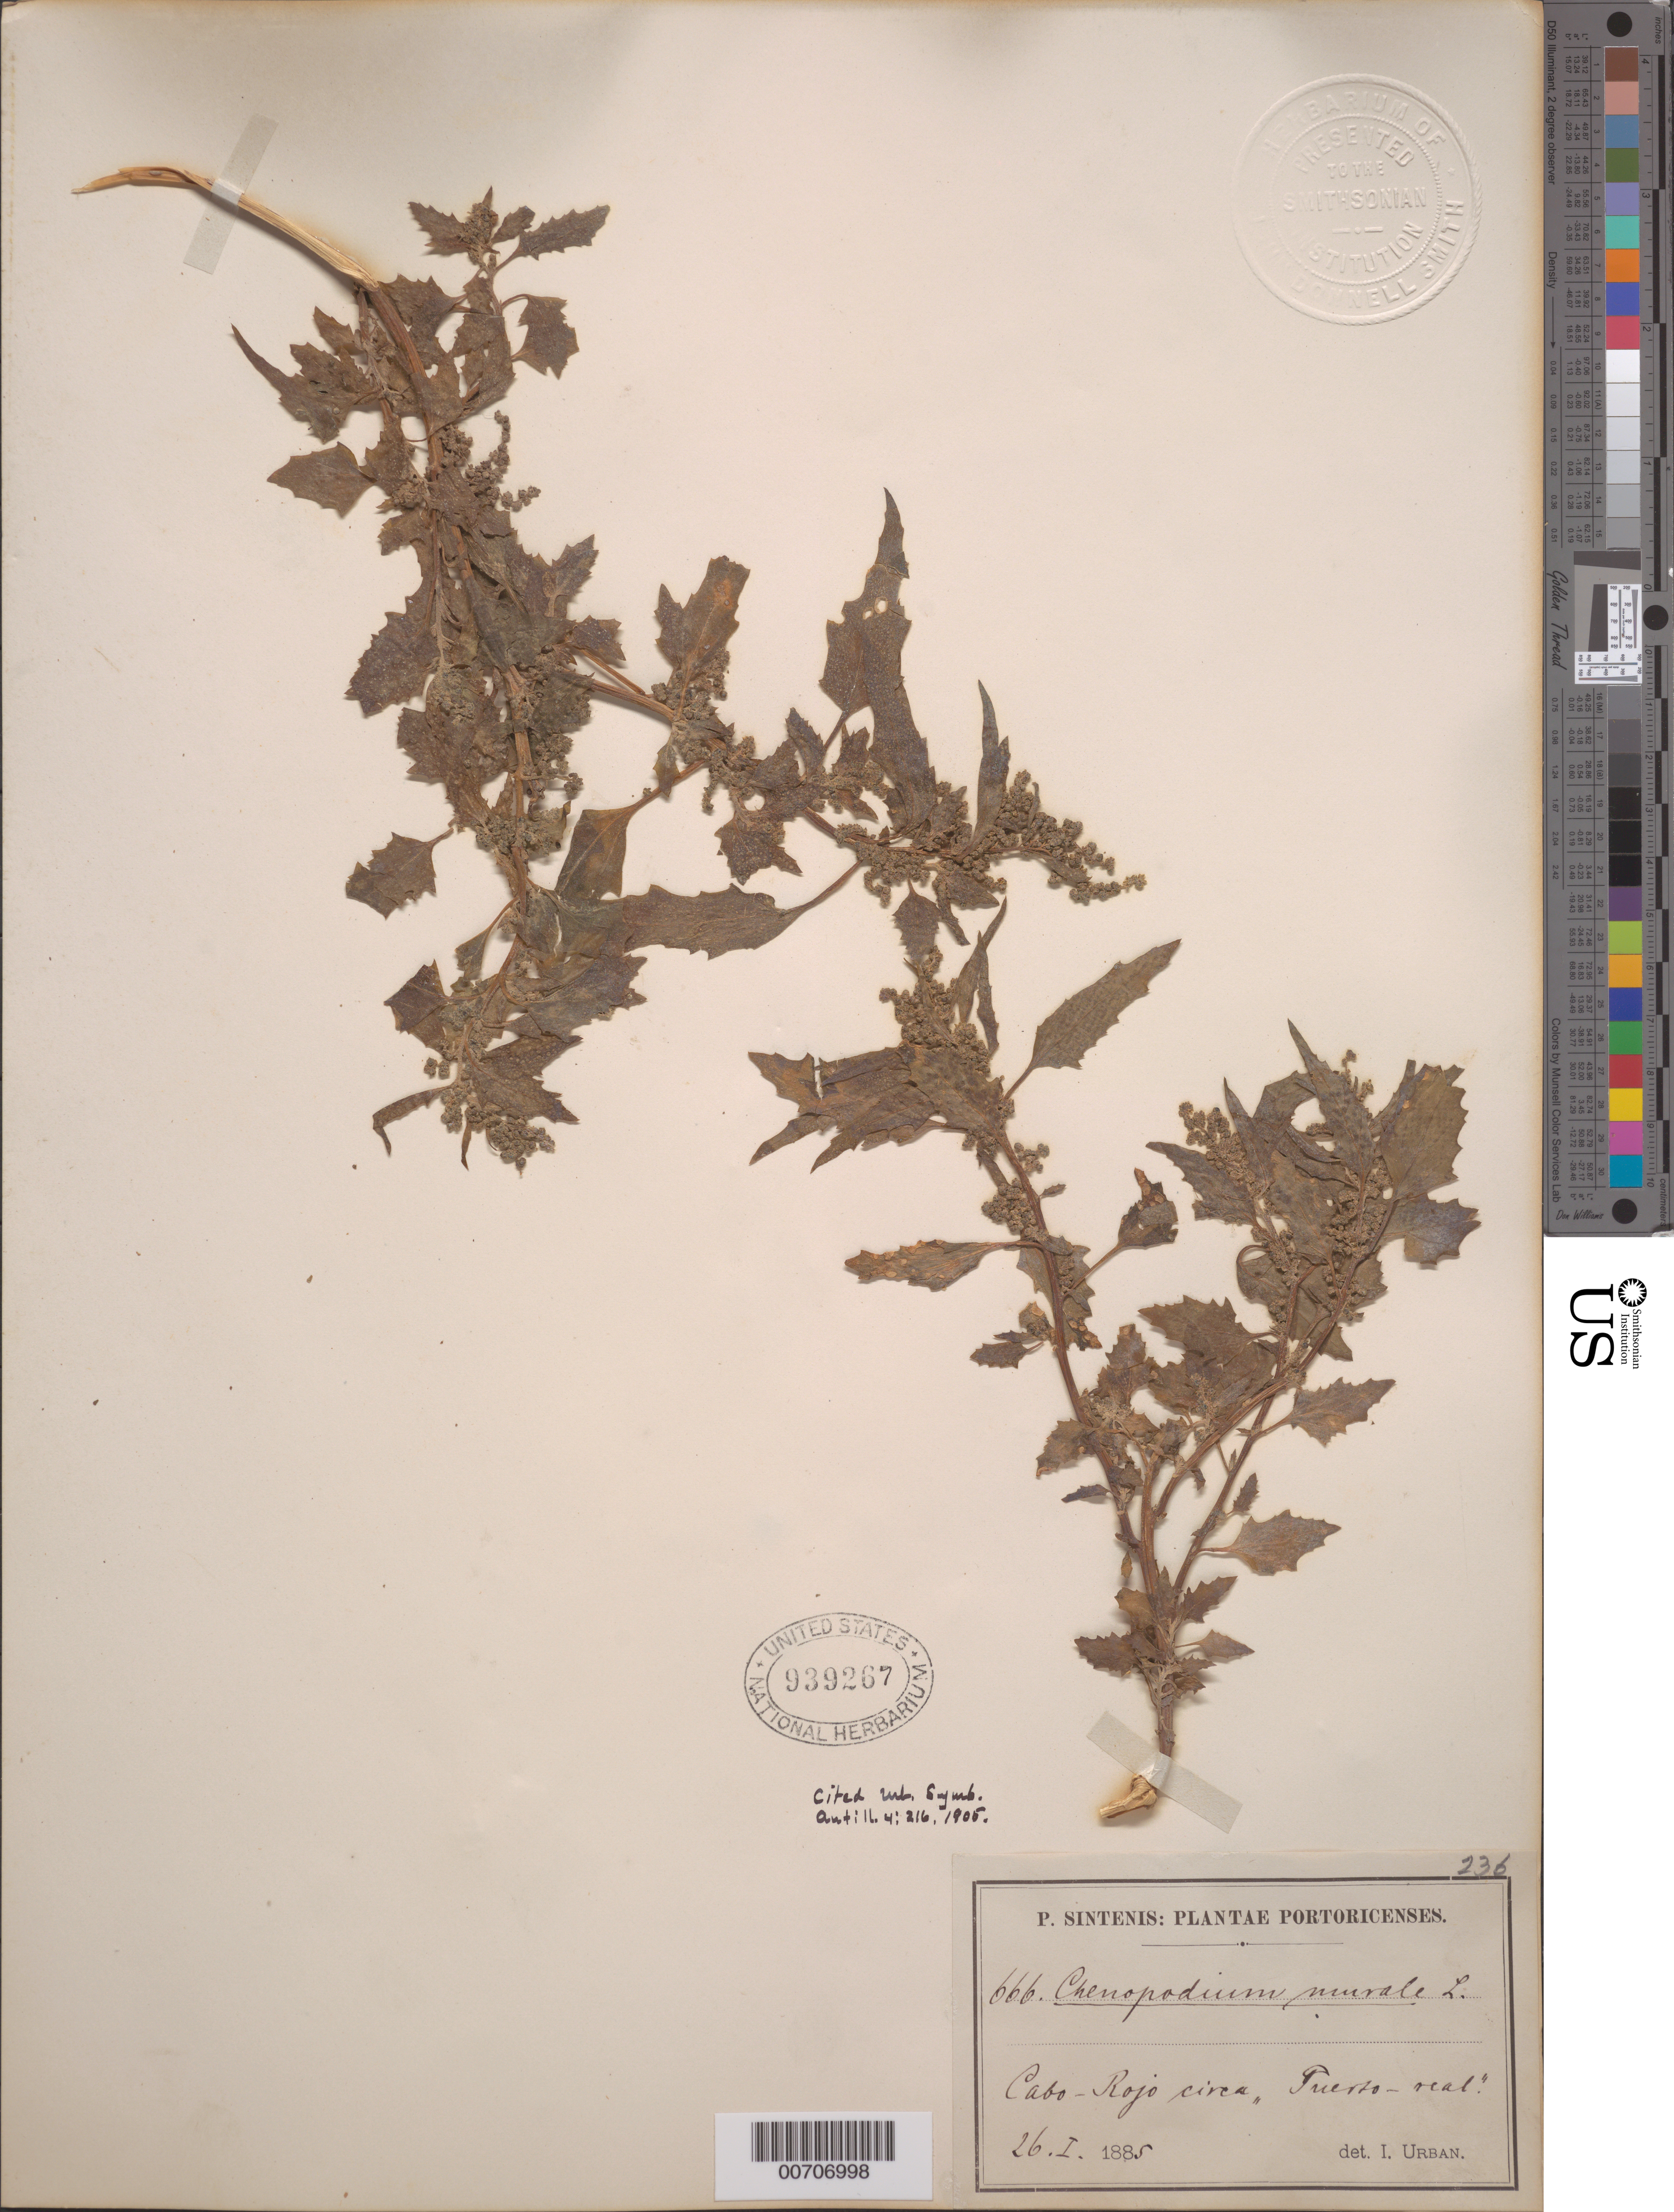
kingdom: Plantae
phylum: Tracheophyta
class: Magnoliopsida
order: Caryophyllales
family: Amaranthaceae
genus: Chenopodium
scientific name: Chenopodium murale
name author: L.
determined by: Urban, Ignatz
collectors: P. Sintenis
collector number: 666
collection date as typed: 26 Jan 1885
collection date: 1885-01-26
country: Puerto Rico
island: Greater Antilles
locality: Cabo-Rojo circa, Puerto-real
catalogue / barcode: US 939267